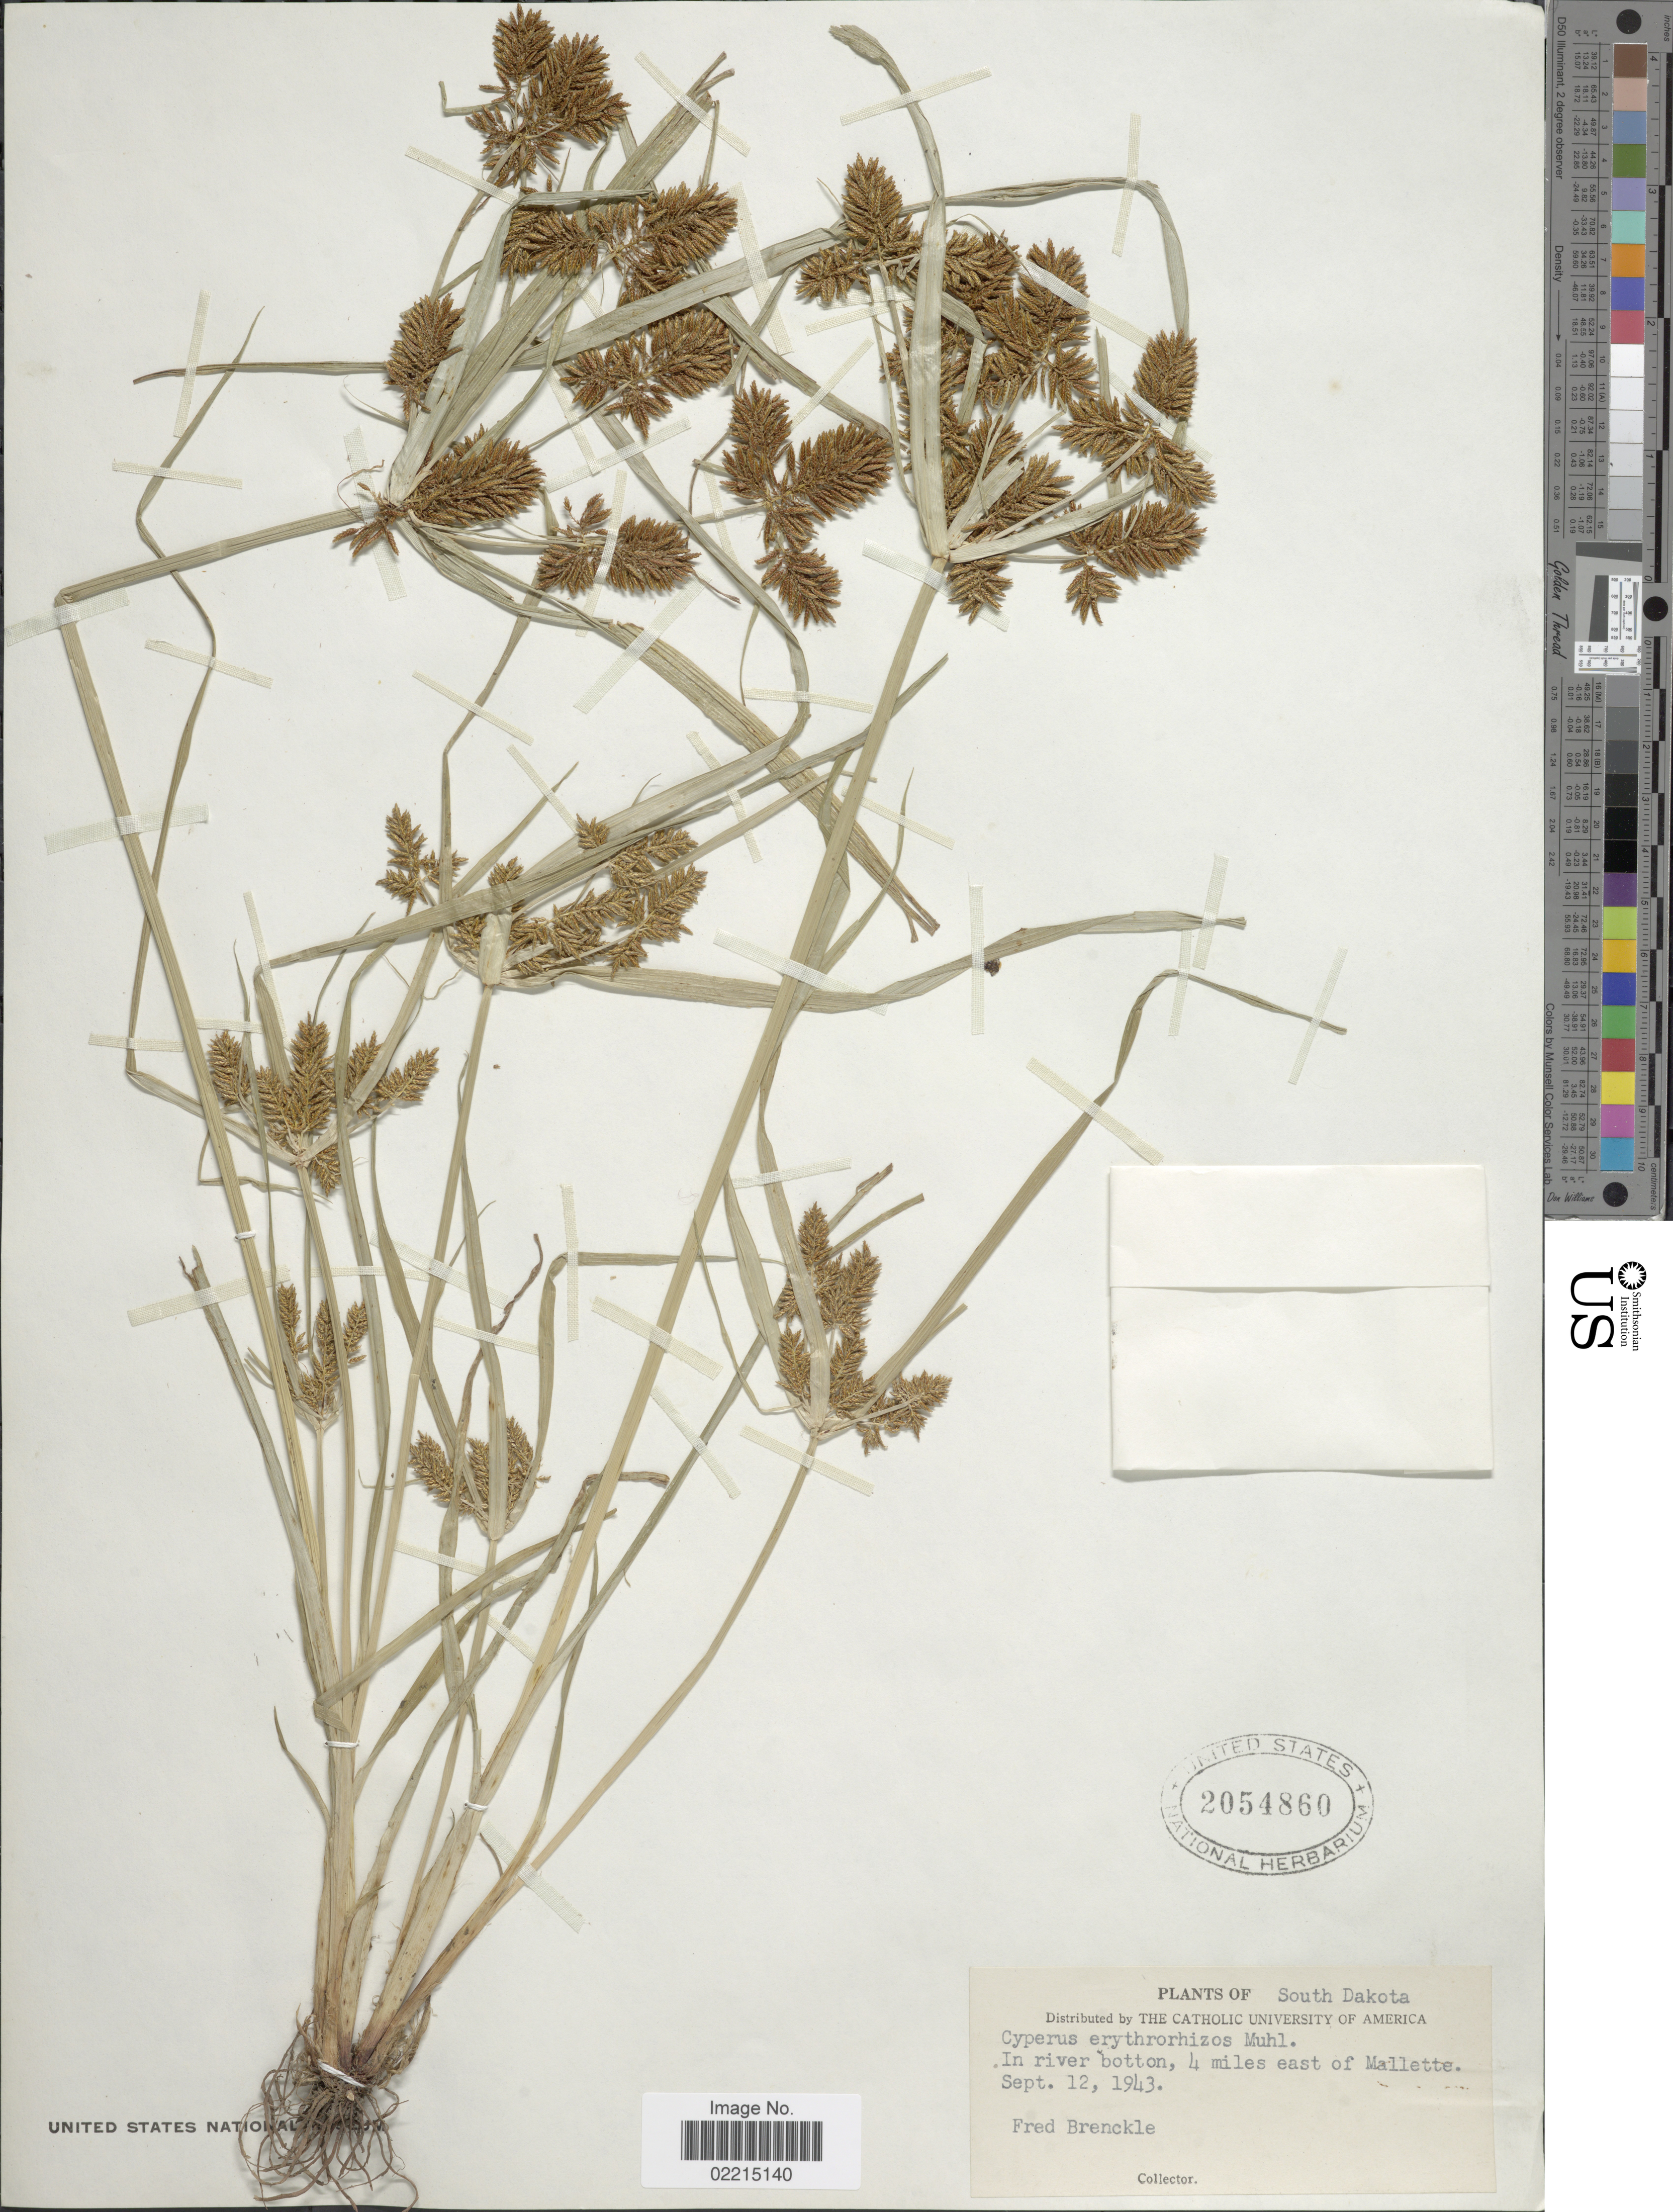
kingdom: Plantae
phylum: Tracheophyta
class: Liliopsida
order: Poales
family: Cyperaceae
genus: Cyperus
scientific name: Cyperus erythrorhizos Muhl.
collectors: F. Brenckle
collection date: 1943-09-12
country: United States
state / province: South Dakota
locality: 4 miles east of Mallette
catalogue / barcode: US 2054860